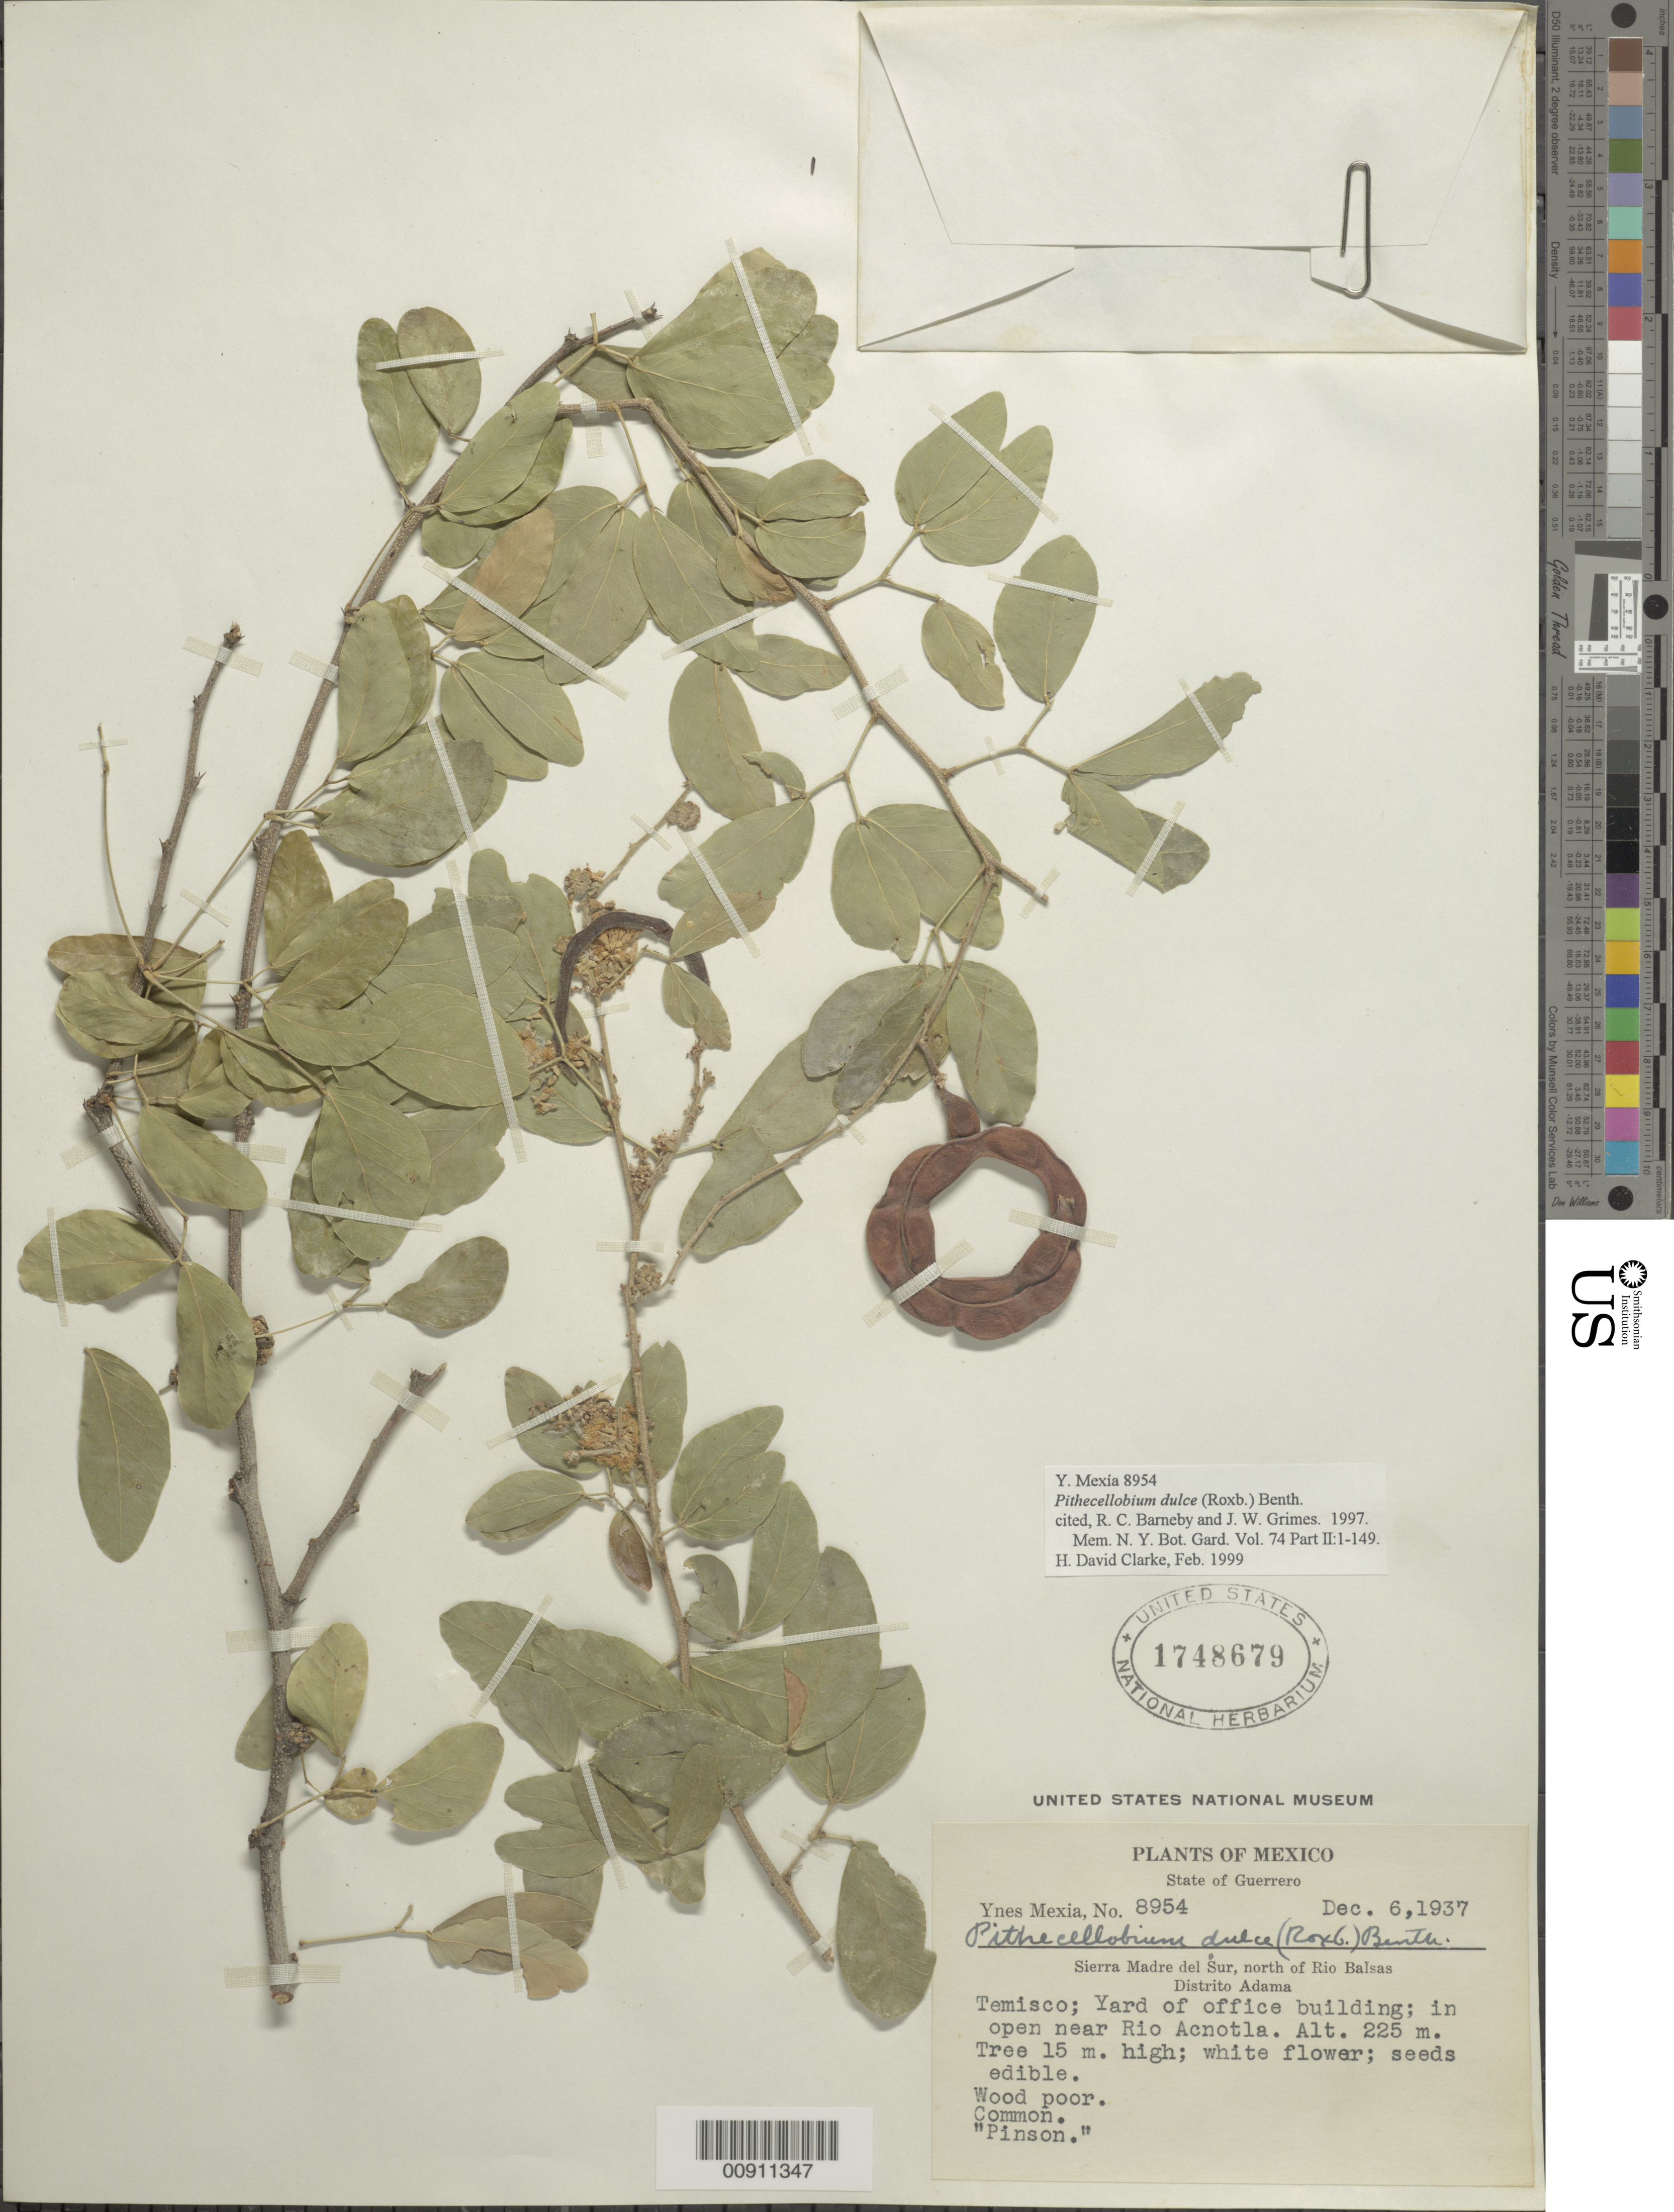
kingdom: Plantae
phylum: Tracheophyta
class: Magnoliopsida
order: Fabales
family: Fabaceae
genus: Pithecellobium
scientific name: Pithecellobium dulce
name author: (Roxb.) Benth.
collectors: Y. Mexia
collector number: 8954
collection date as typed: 06 Dec 1937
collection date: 1937-12-06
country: Mexico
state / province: Guerrero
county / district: Adama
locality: Temisco; Yard of office building; in open near Río Acnotla. Sierra Madre del Sur, north of Río Balsas, Distrito Adama, State of Guerrero.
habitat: In open near Río.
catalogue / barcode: US 1748679